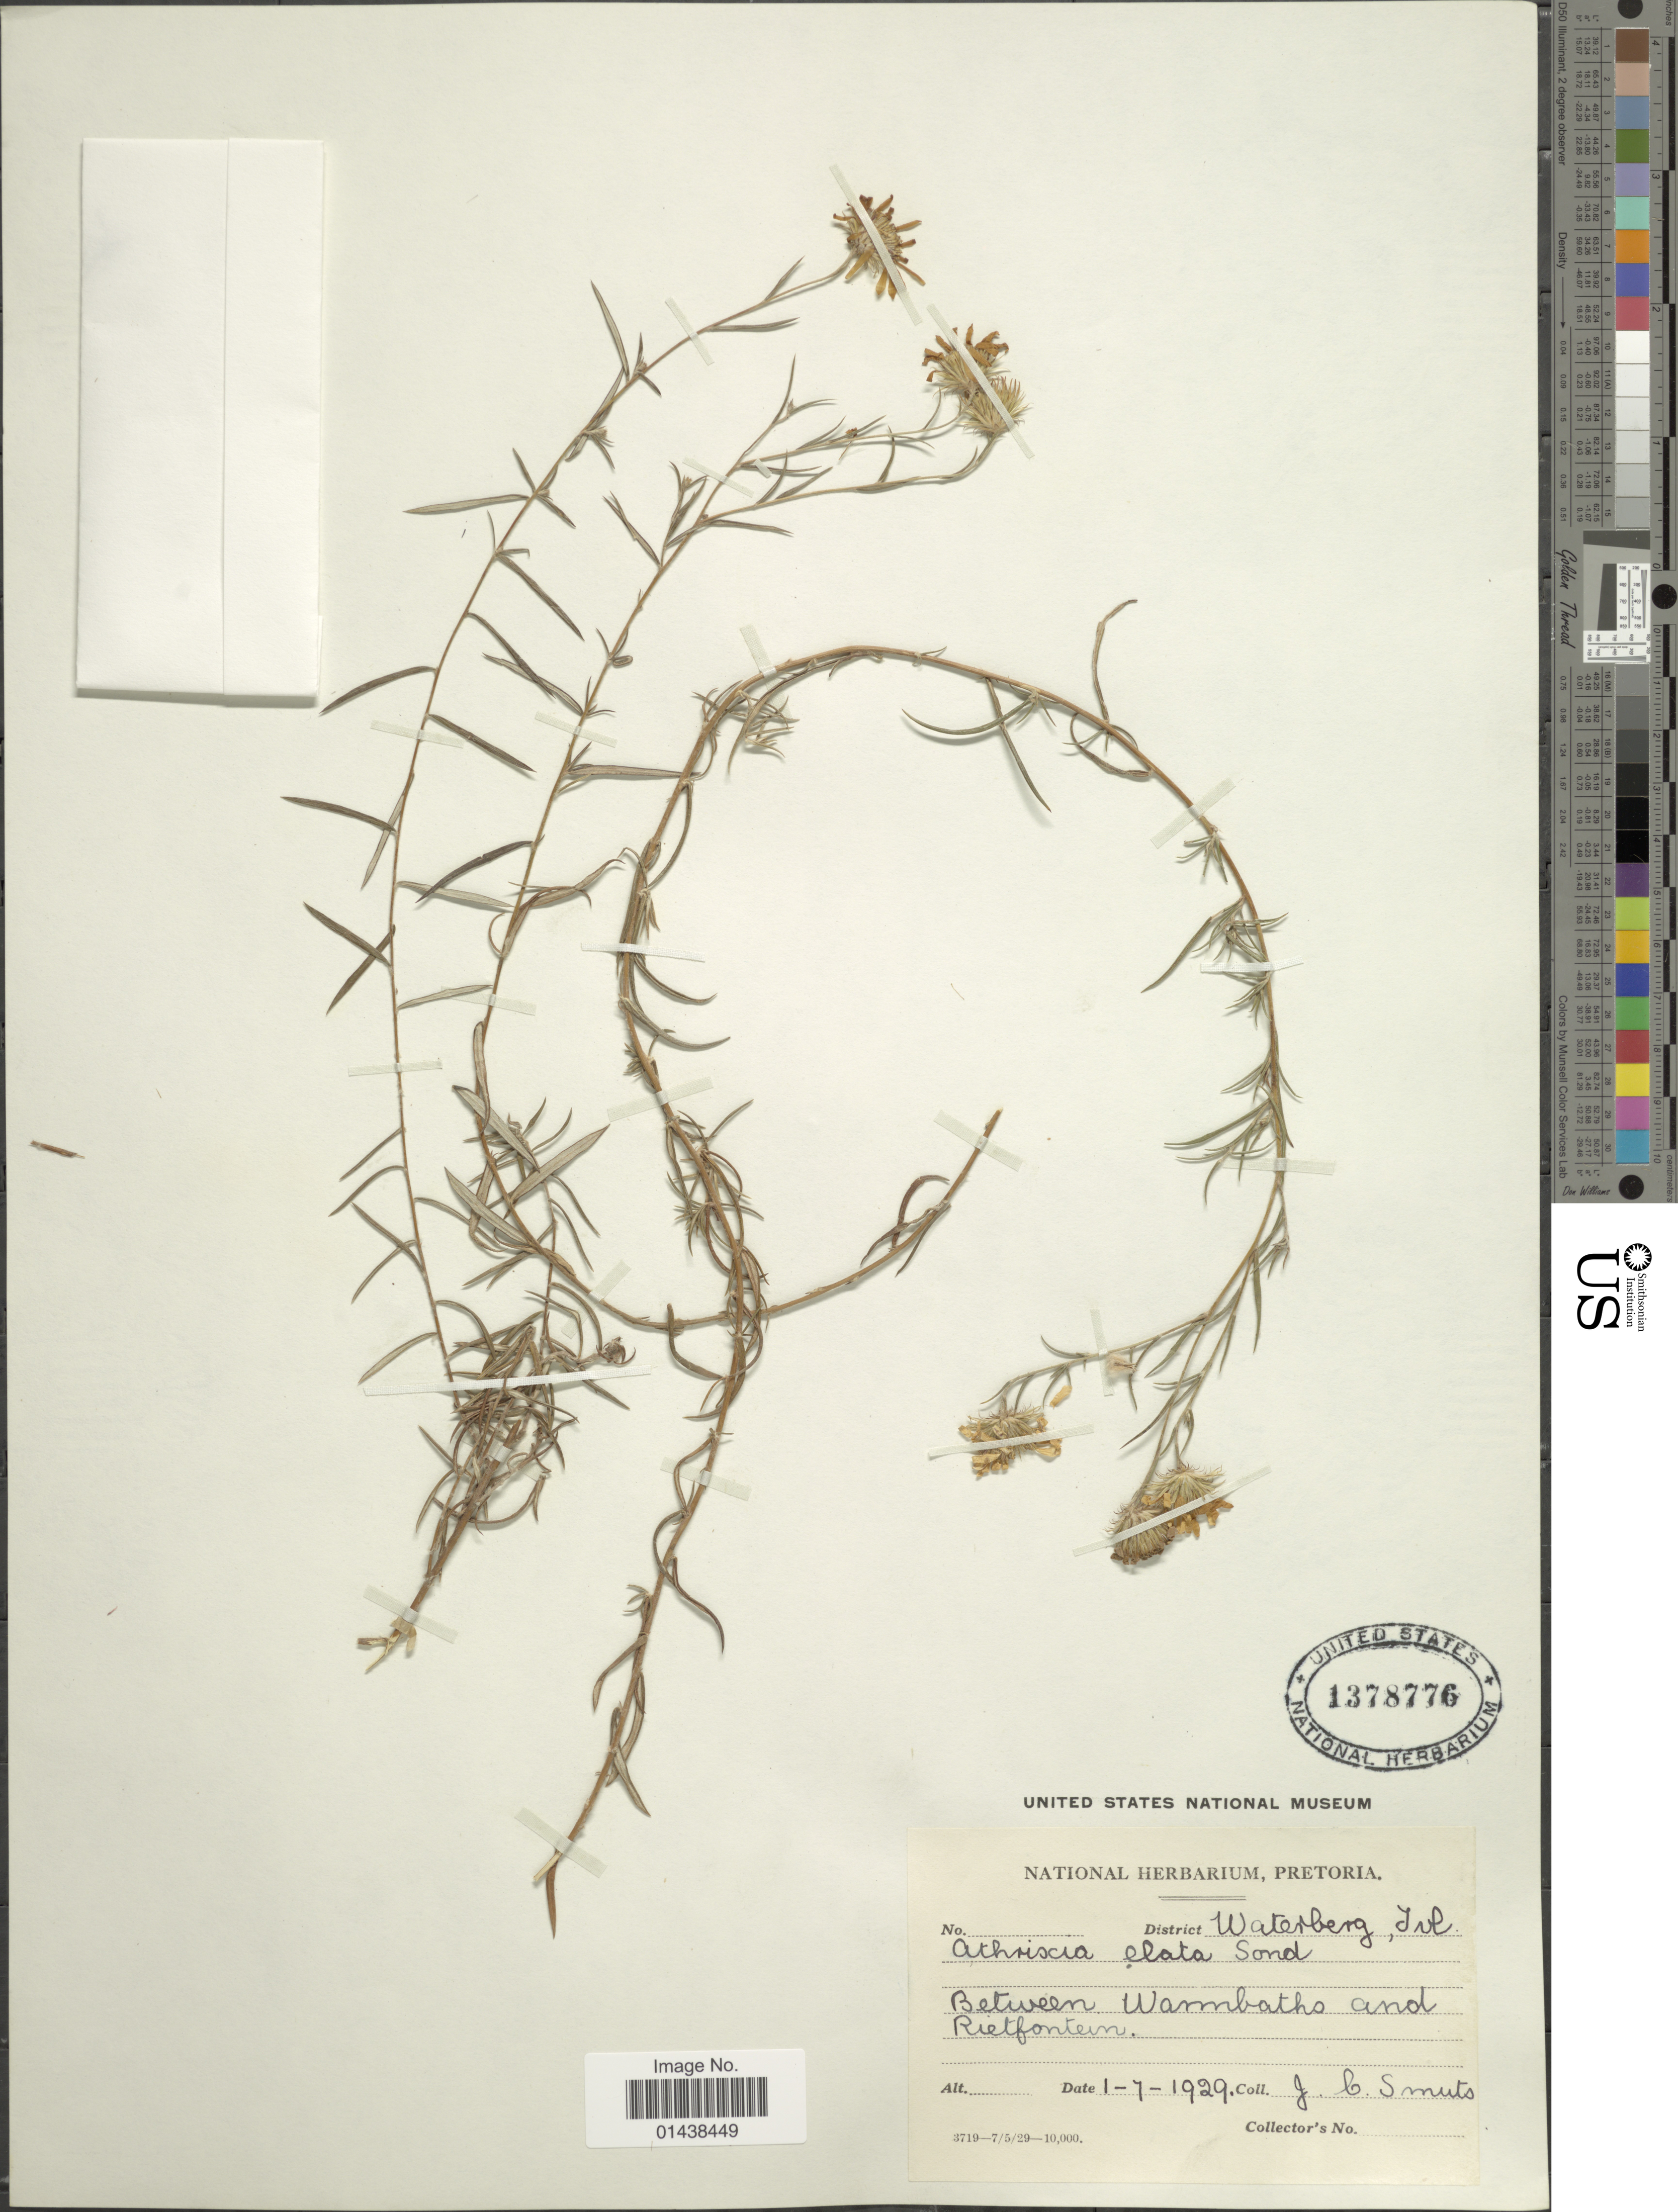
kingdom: Plantae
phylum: Tracheophyta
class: Magnoliopsida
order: Asterales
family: Asteraceae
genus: Athrixia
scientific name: Athrixia elata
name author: Sond.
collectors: J. C. Smuts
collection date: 1929-07-01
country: South Africa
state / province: Limpopo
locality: District Waterberg, Ivl, Between Warmbatho and Rietfontein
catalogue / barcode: US 1378776